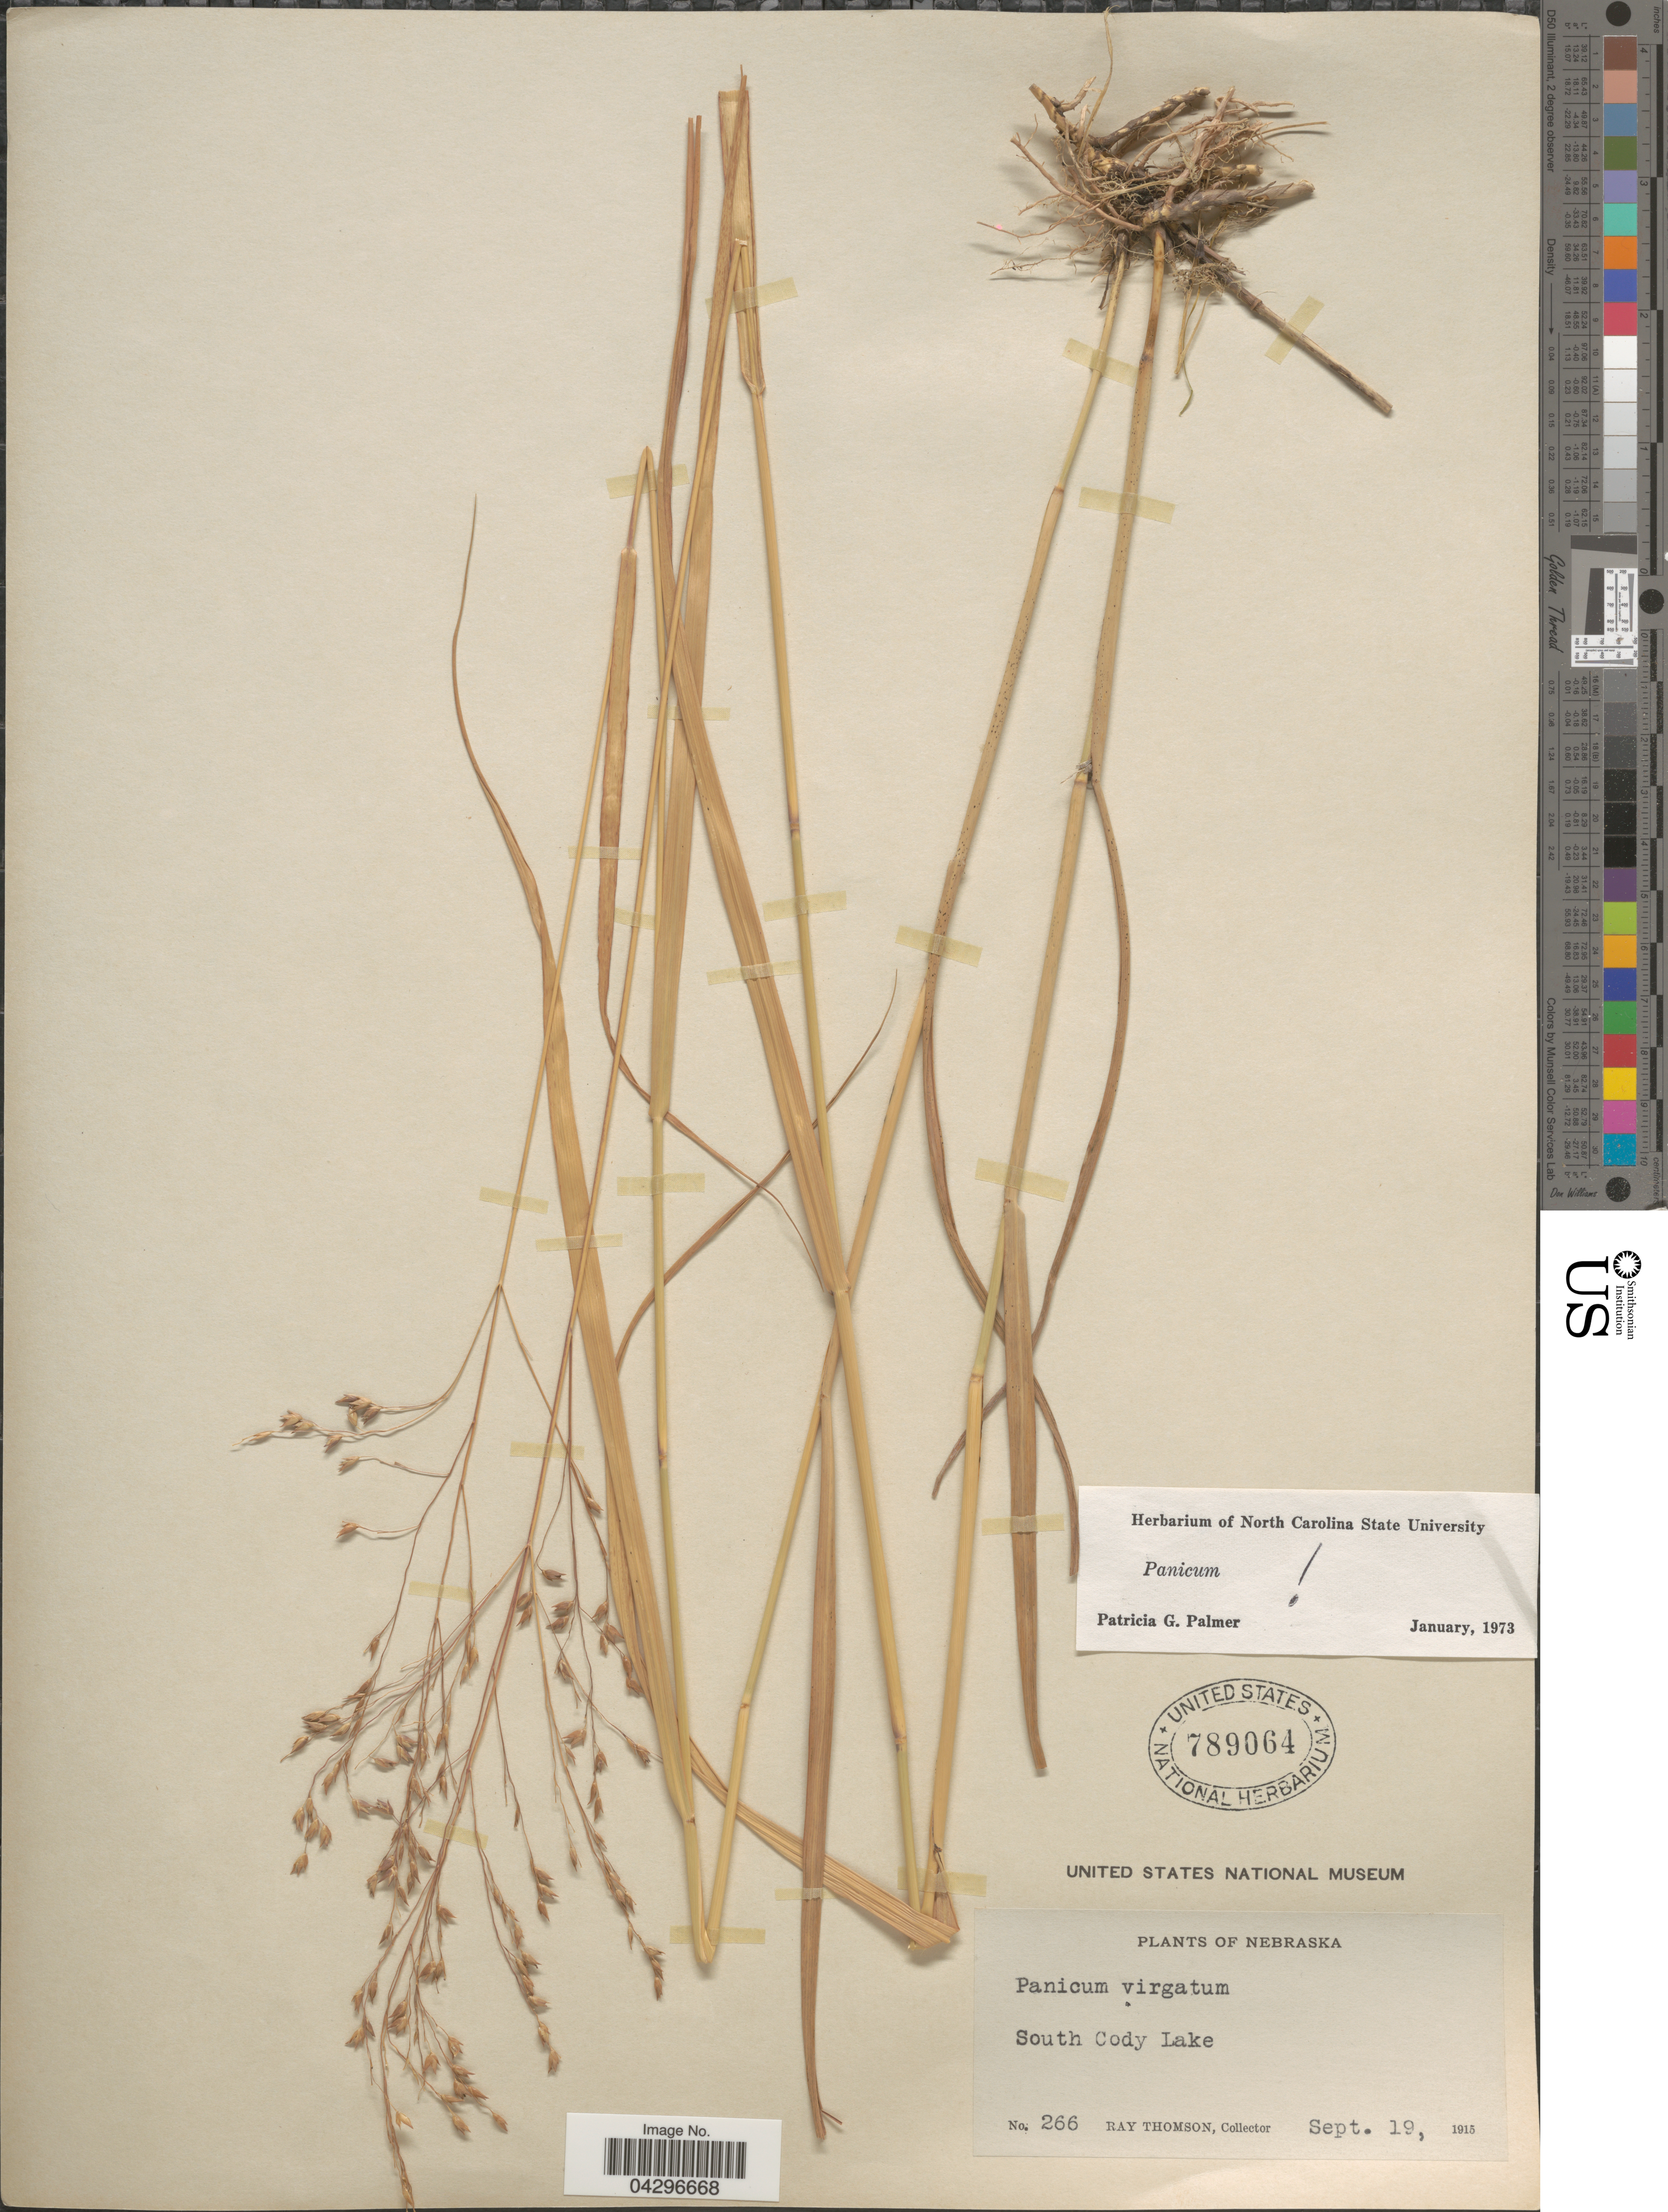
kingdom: Plantae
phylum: Tracheophyta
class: Liliopsida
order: Poales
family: Poaceae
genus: Panicum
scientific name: Panicum virgatum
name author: L.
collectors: R. Thomson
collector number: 266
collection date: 1915-09-19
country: United States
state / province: Nebraska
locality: South Cody Lake.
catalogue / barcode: US 789064